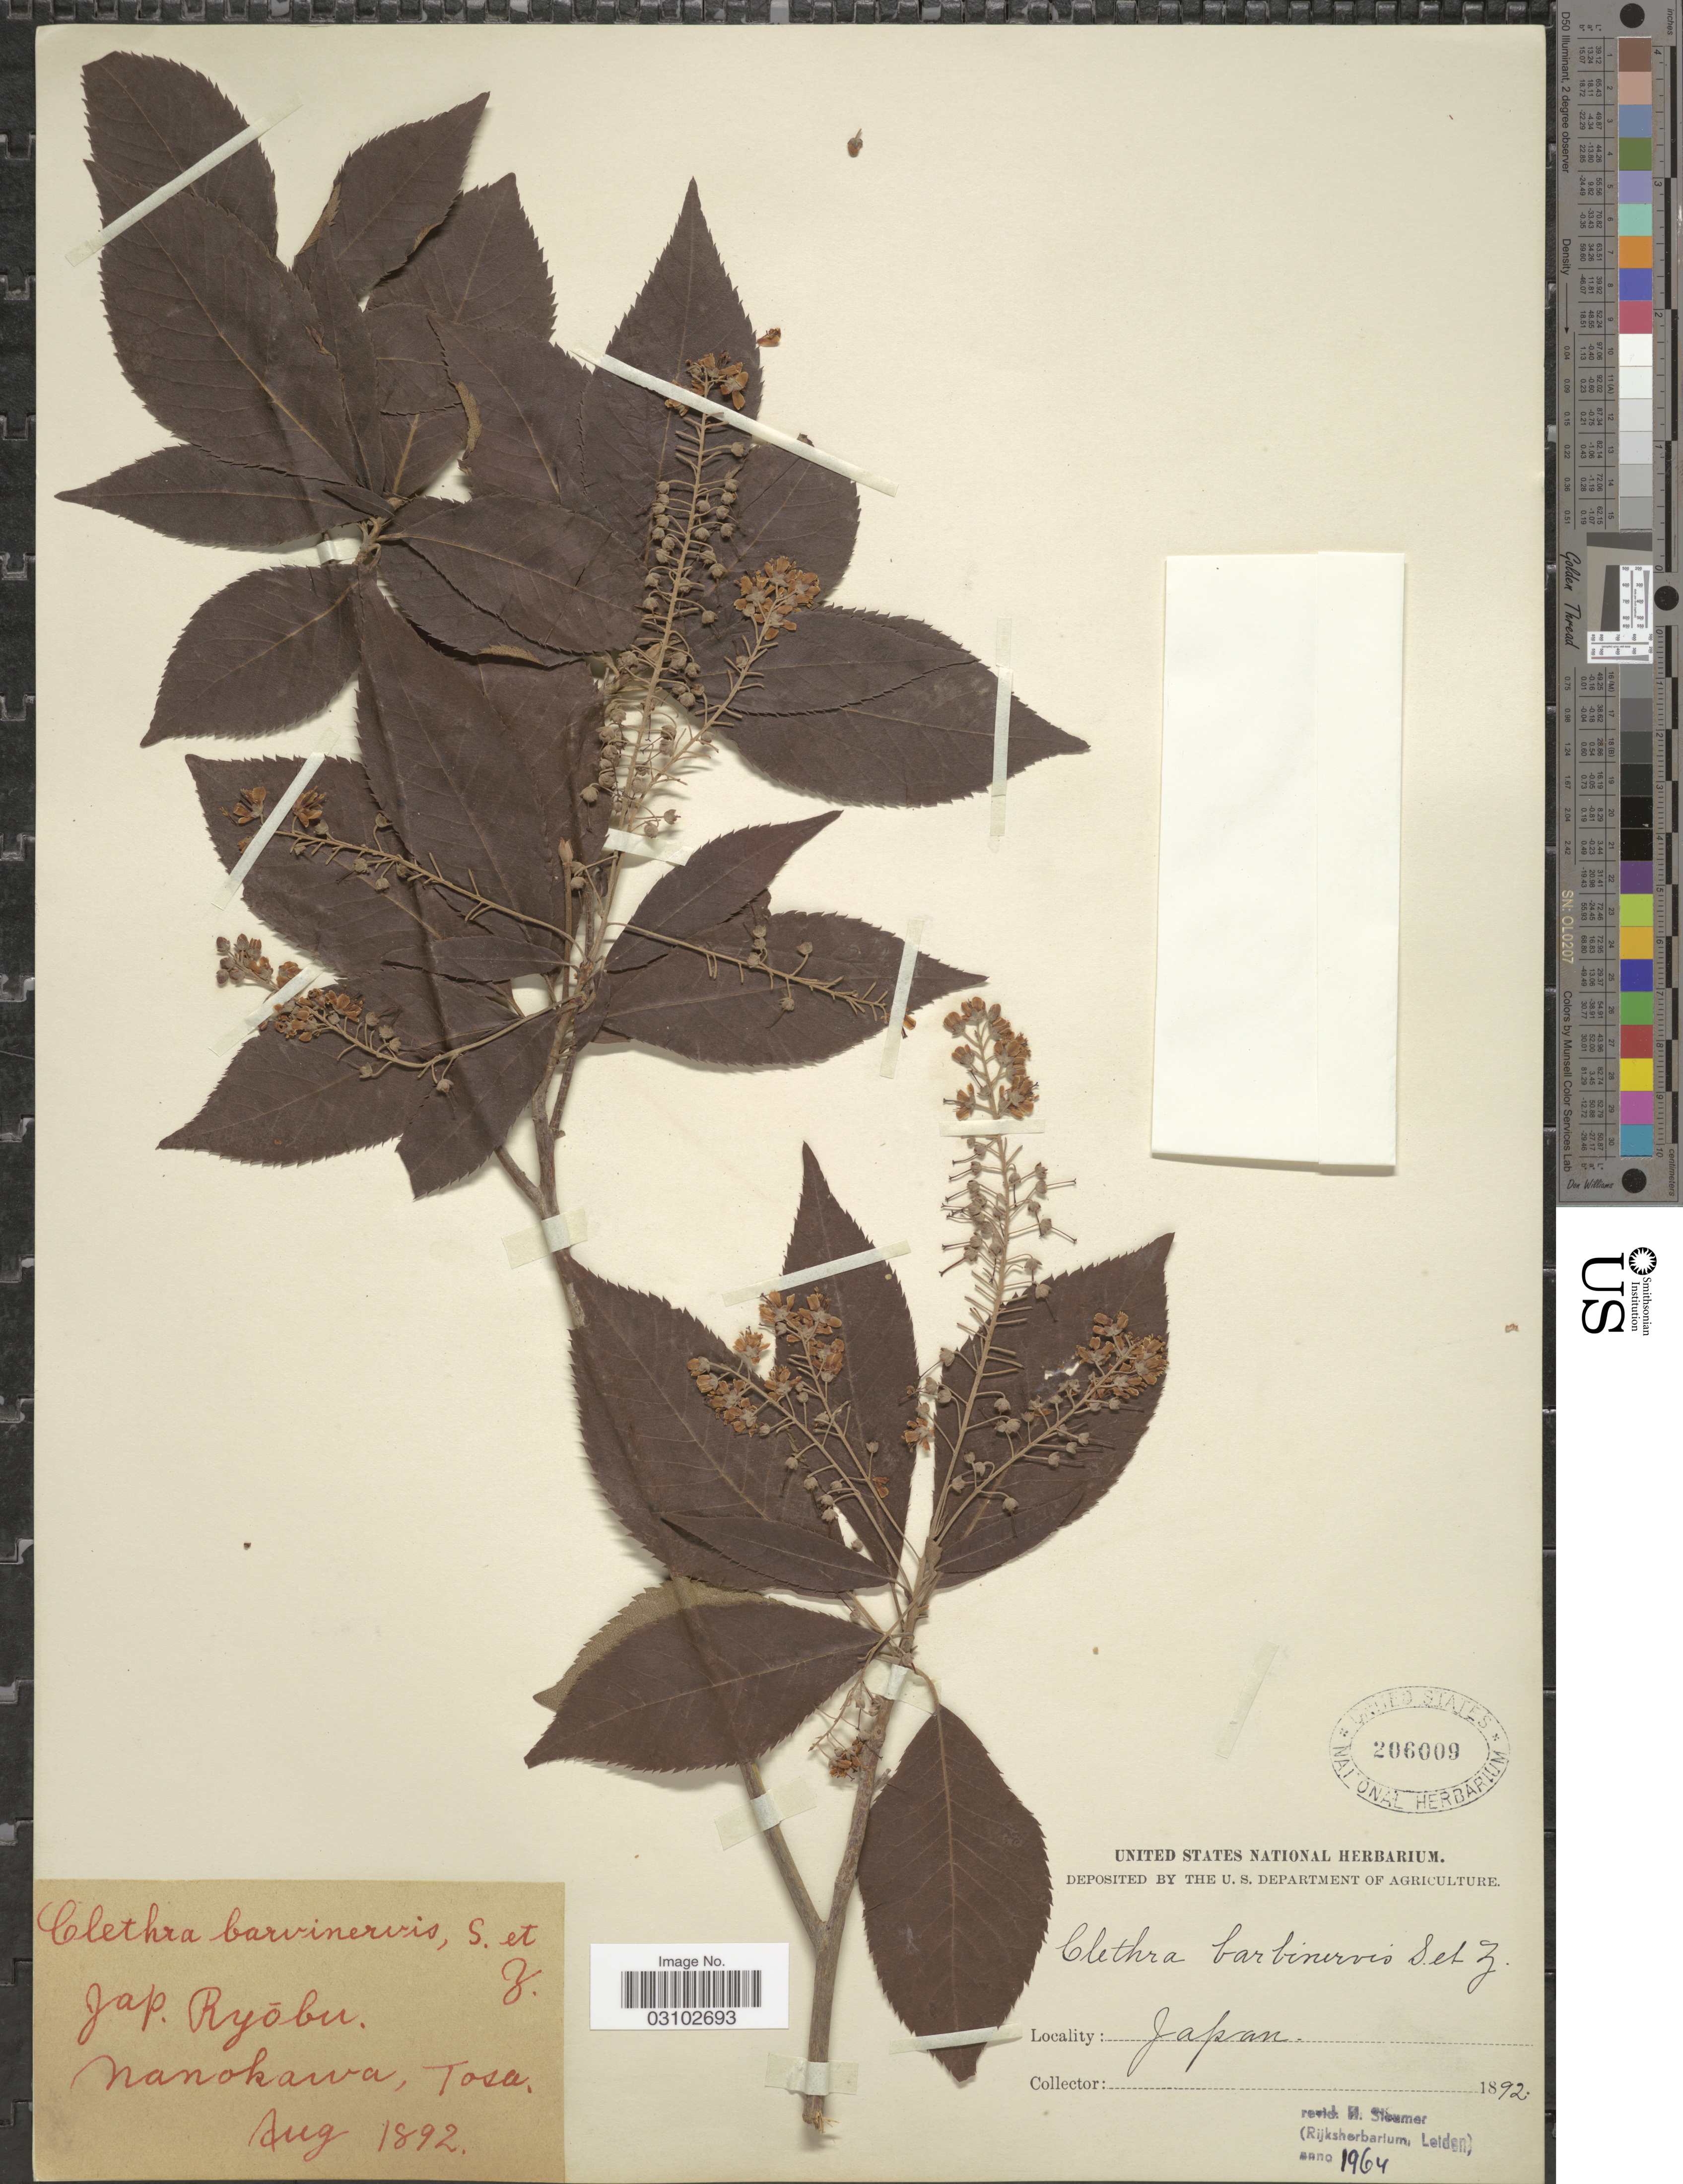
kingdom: Plantae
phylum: Tracheophyta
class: Magnoliopsida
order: Ericales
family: Clethraceae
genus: Clethra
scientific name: Clethra barbinervis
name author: Siebold & Zucc.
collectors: ex herb. United States National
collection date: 1892-08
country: Japan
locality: Nanokawa, Tosa.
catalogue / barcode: US 206009